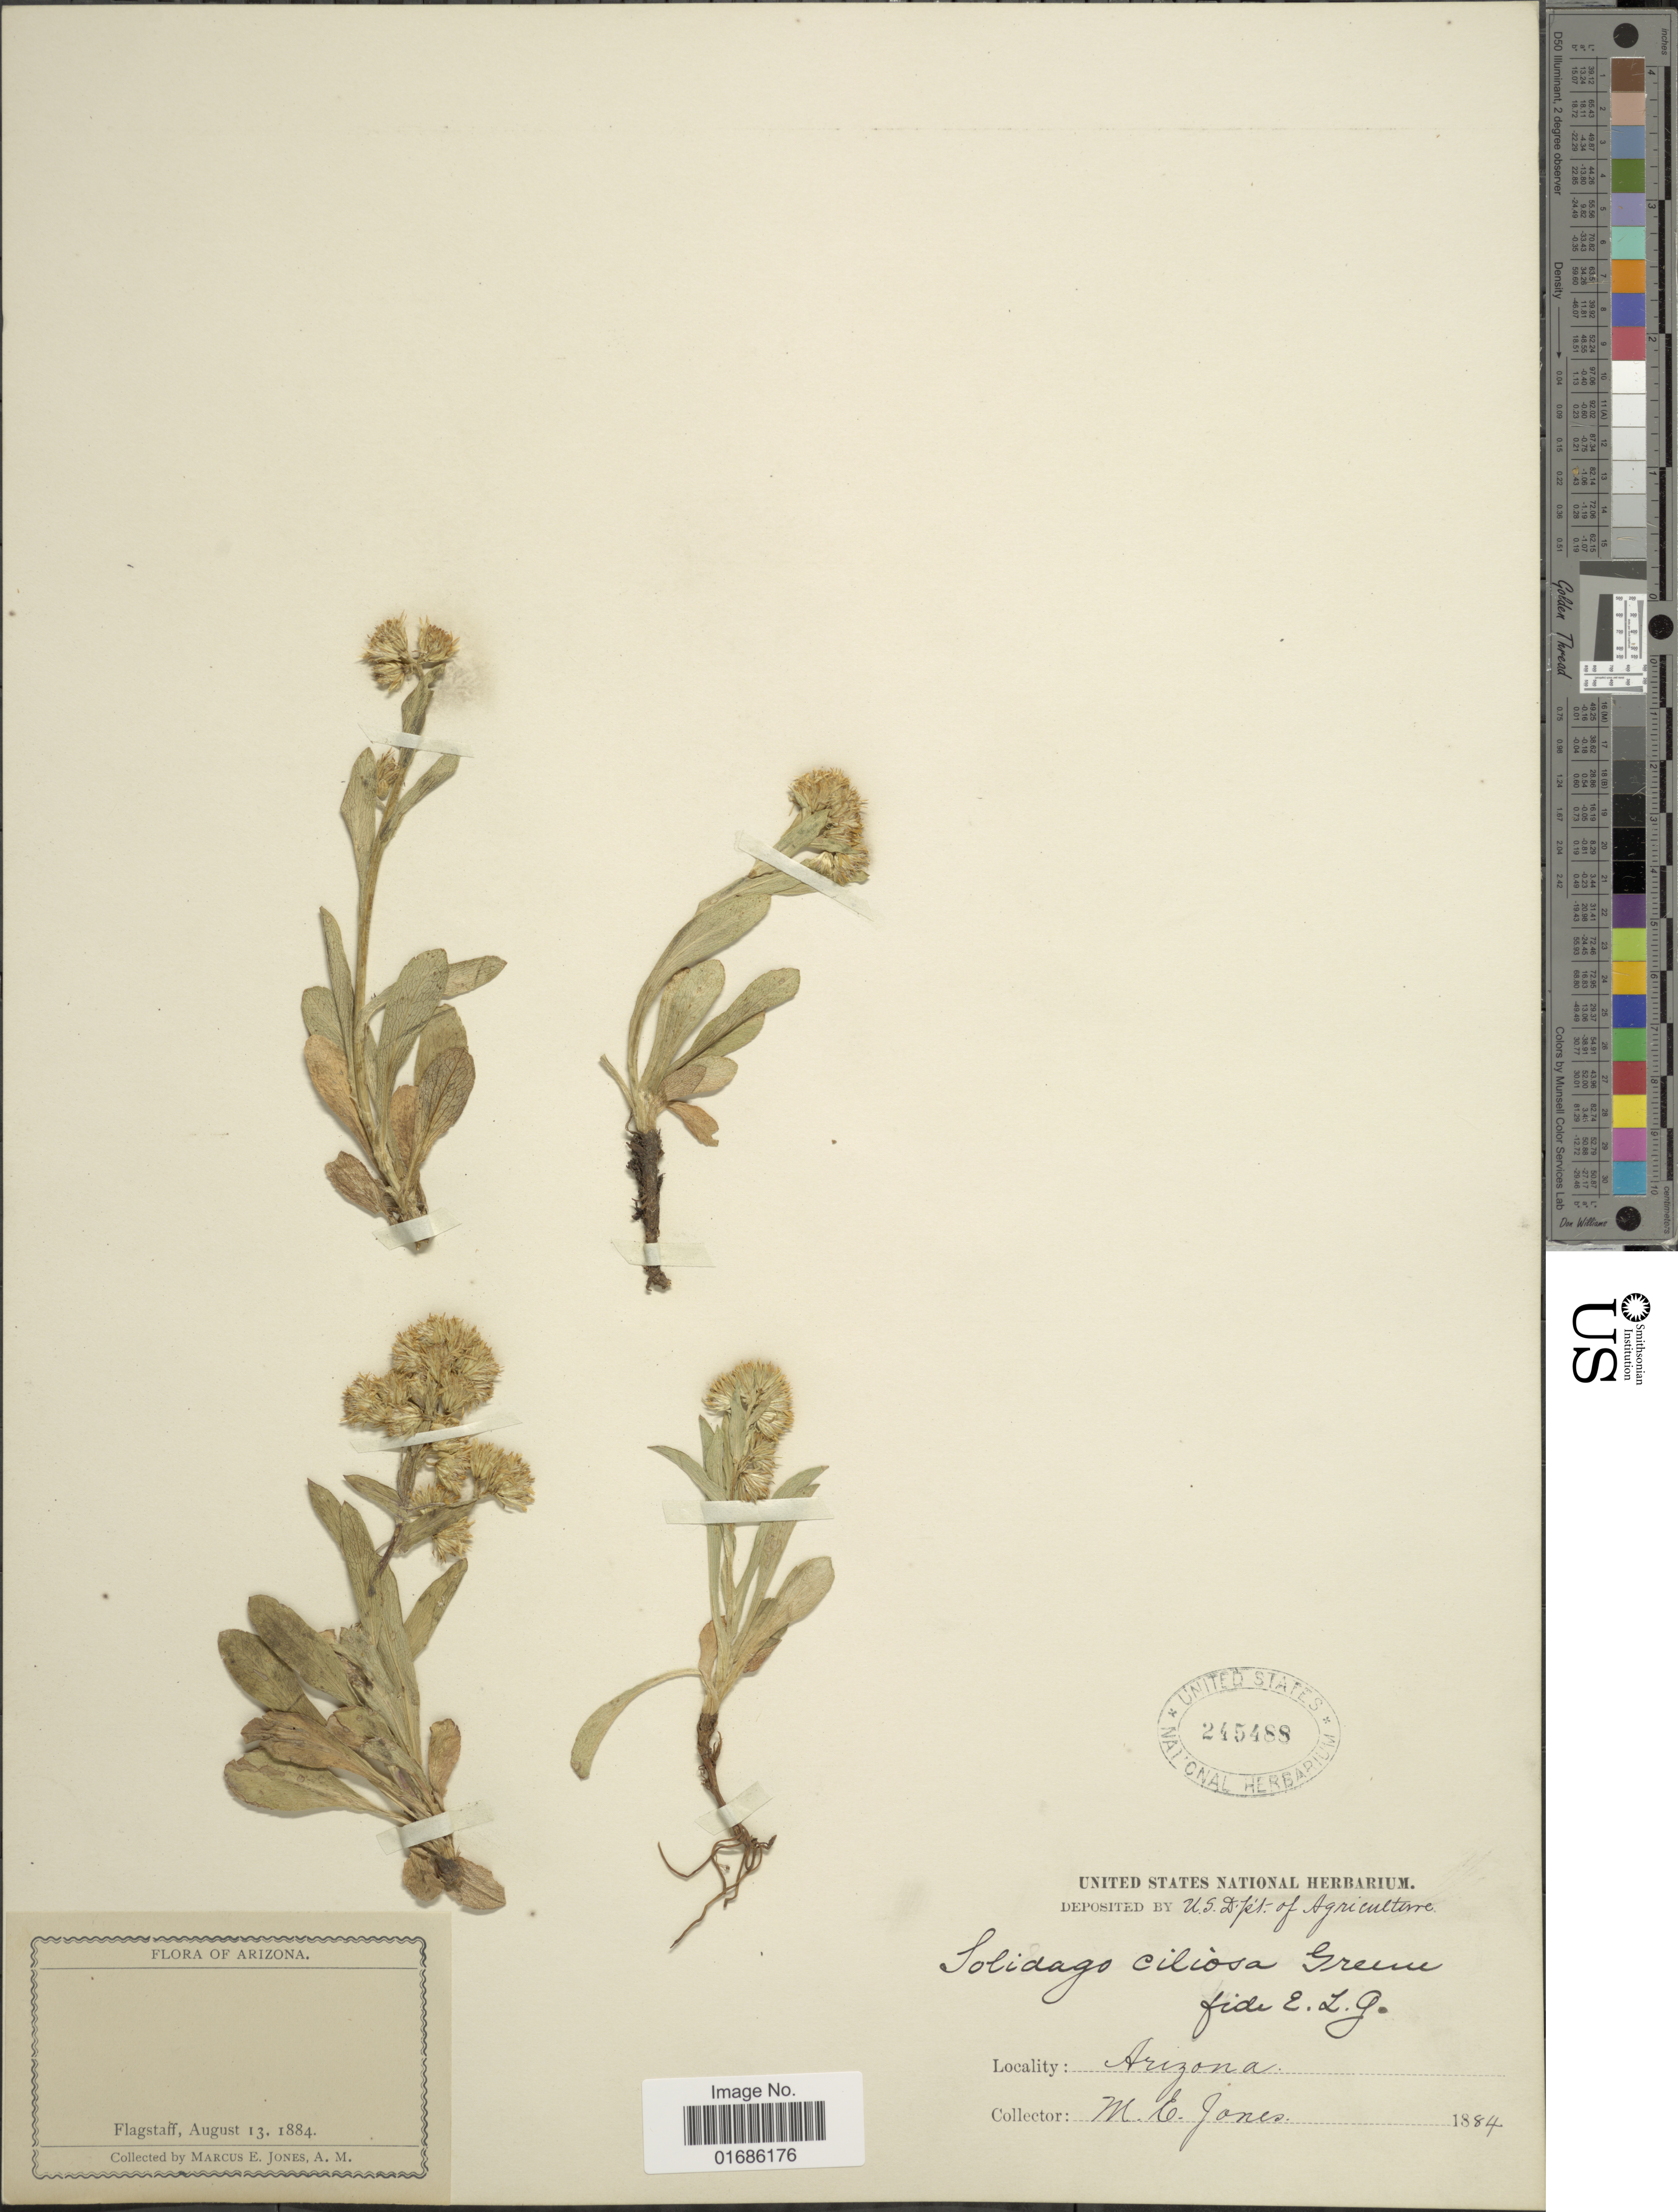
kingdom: Plantae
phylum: Tracheophyta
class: Magnoliopsida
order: Asterales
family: Asteraceae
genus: Solidago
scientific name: Solidago ciliosa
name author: Greene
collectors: M. E. Jones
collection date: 1884-08-13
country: United States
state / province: Arizona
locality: Flagstaff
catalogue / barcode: US 245488